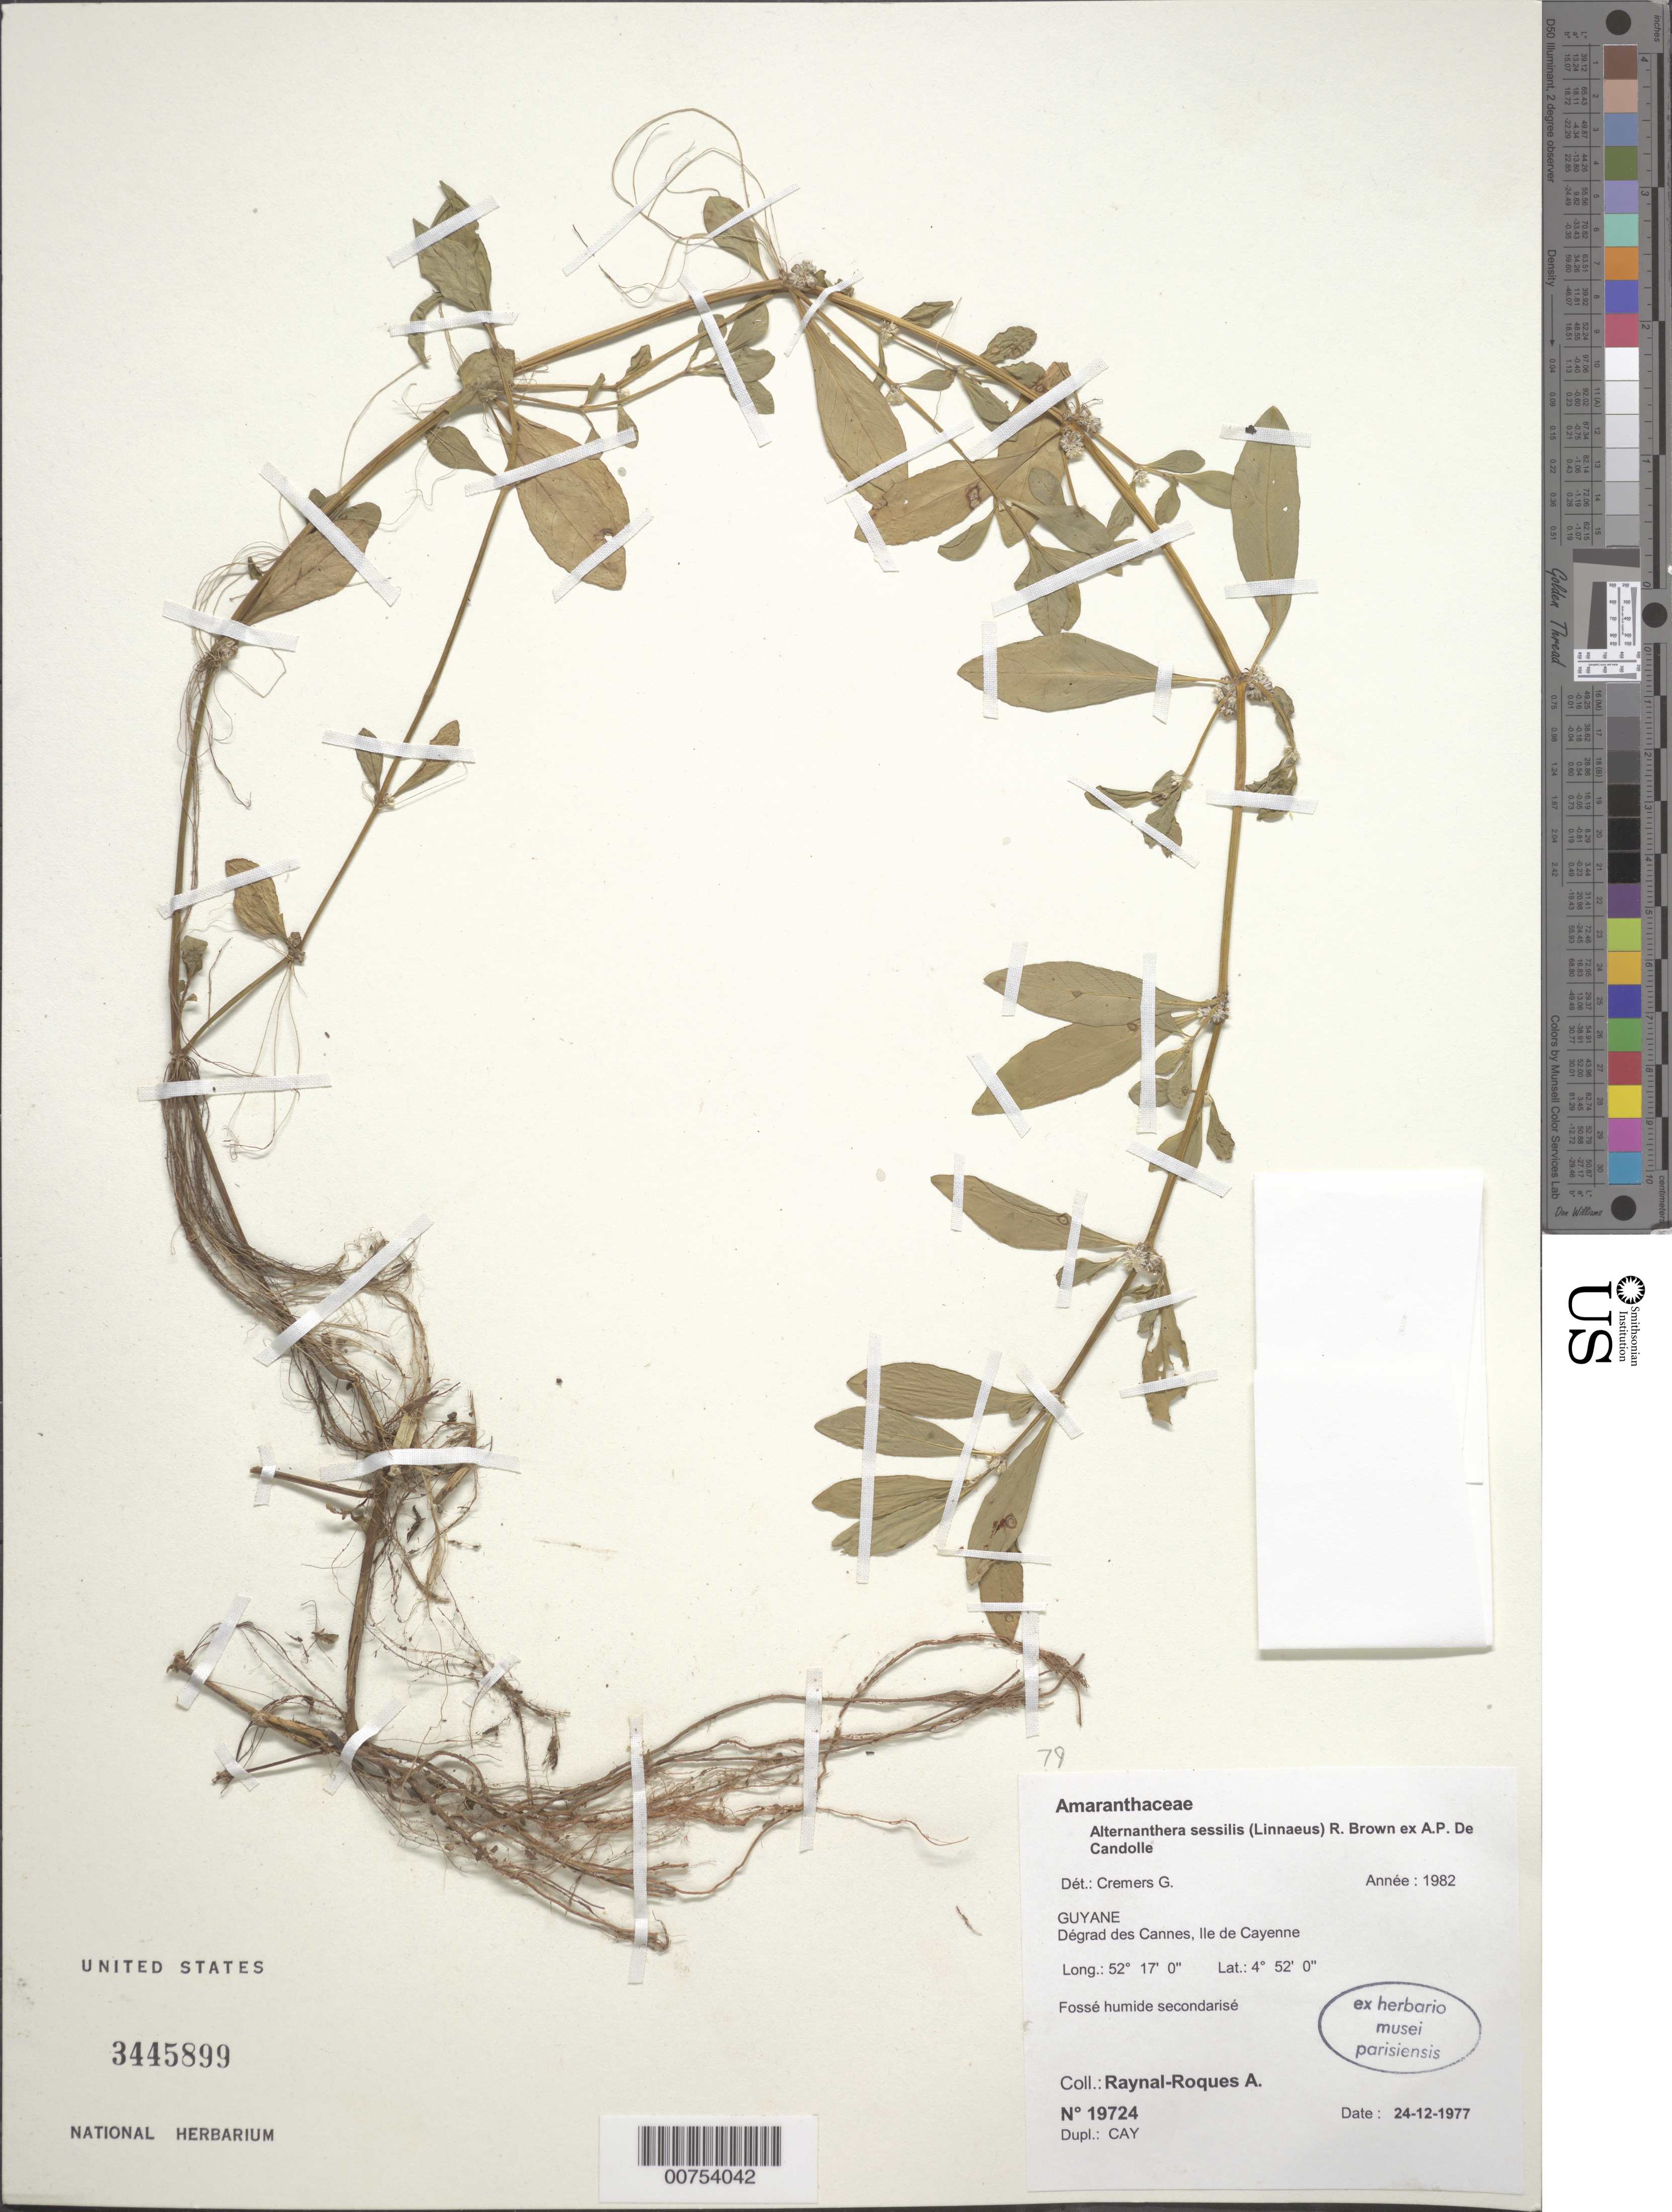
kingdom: Plantae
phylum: Tracheophyta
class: Magnoliopsida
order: Caryophyllales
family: Amaranthaceae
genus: Alternanthera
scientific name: Alternanthera sessilis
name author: (L.) DC.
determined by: Cremers, Georges A.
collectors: A. M. Raynal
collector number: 19724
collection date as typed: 24-Dec-77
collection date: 1977-12-24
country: French Guiana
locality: Ile de Cayenne, degrad des Cannes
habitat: Wet ditch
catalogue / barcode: US 3445899